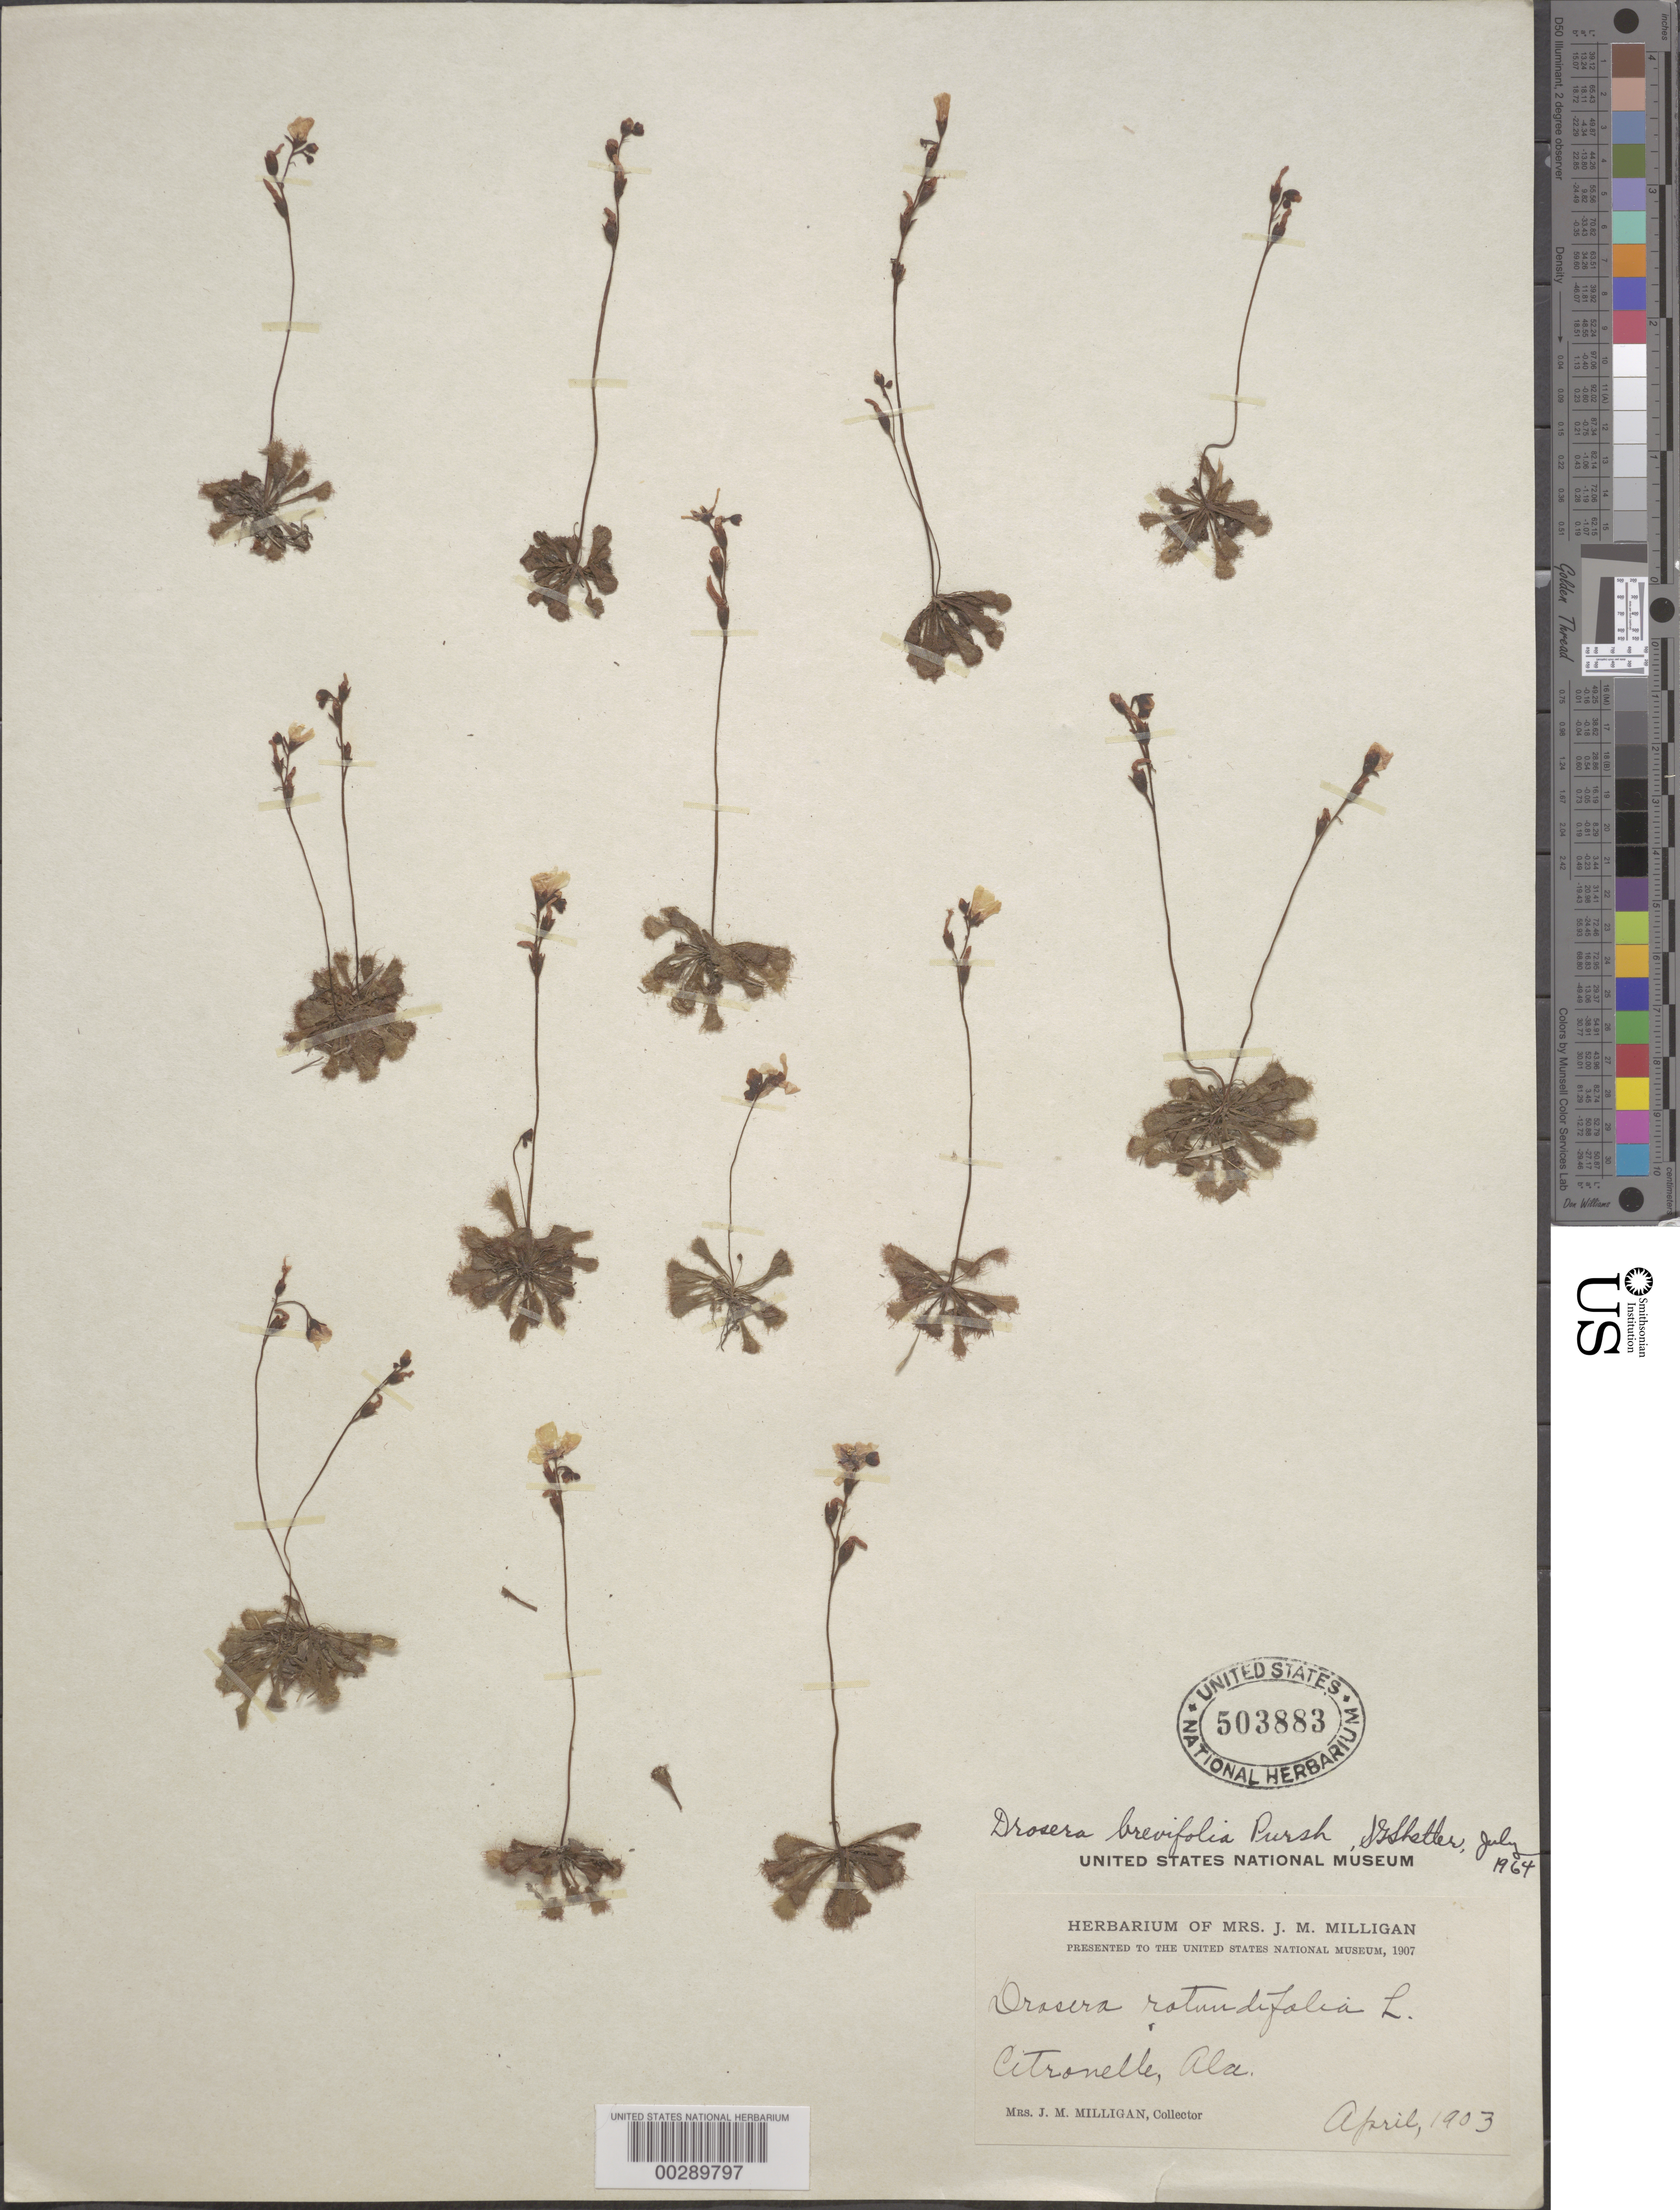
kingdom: Plantae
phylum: Tracheophyta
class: Magnoliopsida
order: Caryophyllales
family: Droseraceae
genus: Drosera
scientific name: Drosera leucantha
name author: Shinners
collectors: J. M. Milligan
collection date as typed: Apr 1903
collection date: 1903-04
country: United States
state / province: Alabama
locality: Citronelle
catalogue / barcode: US 503883